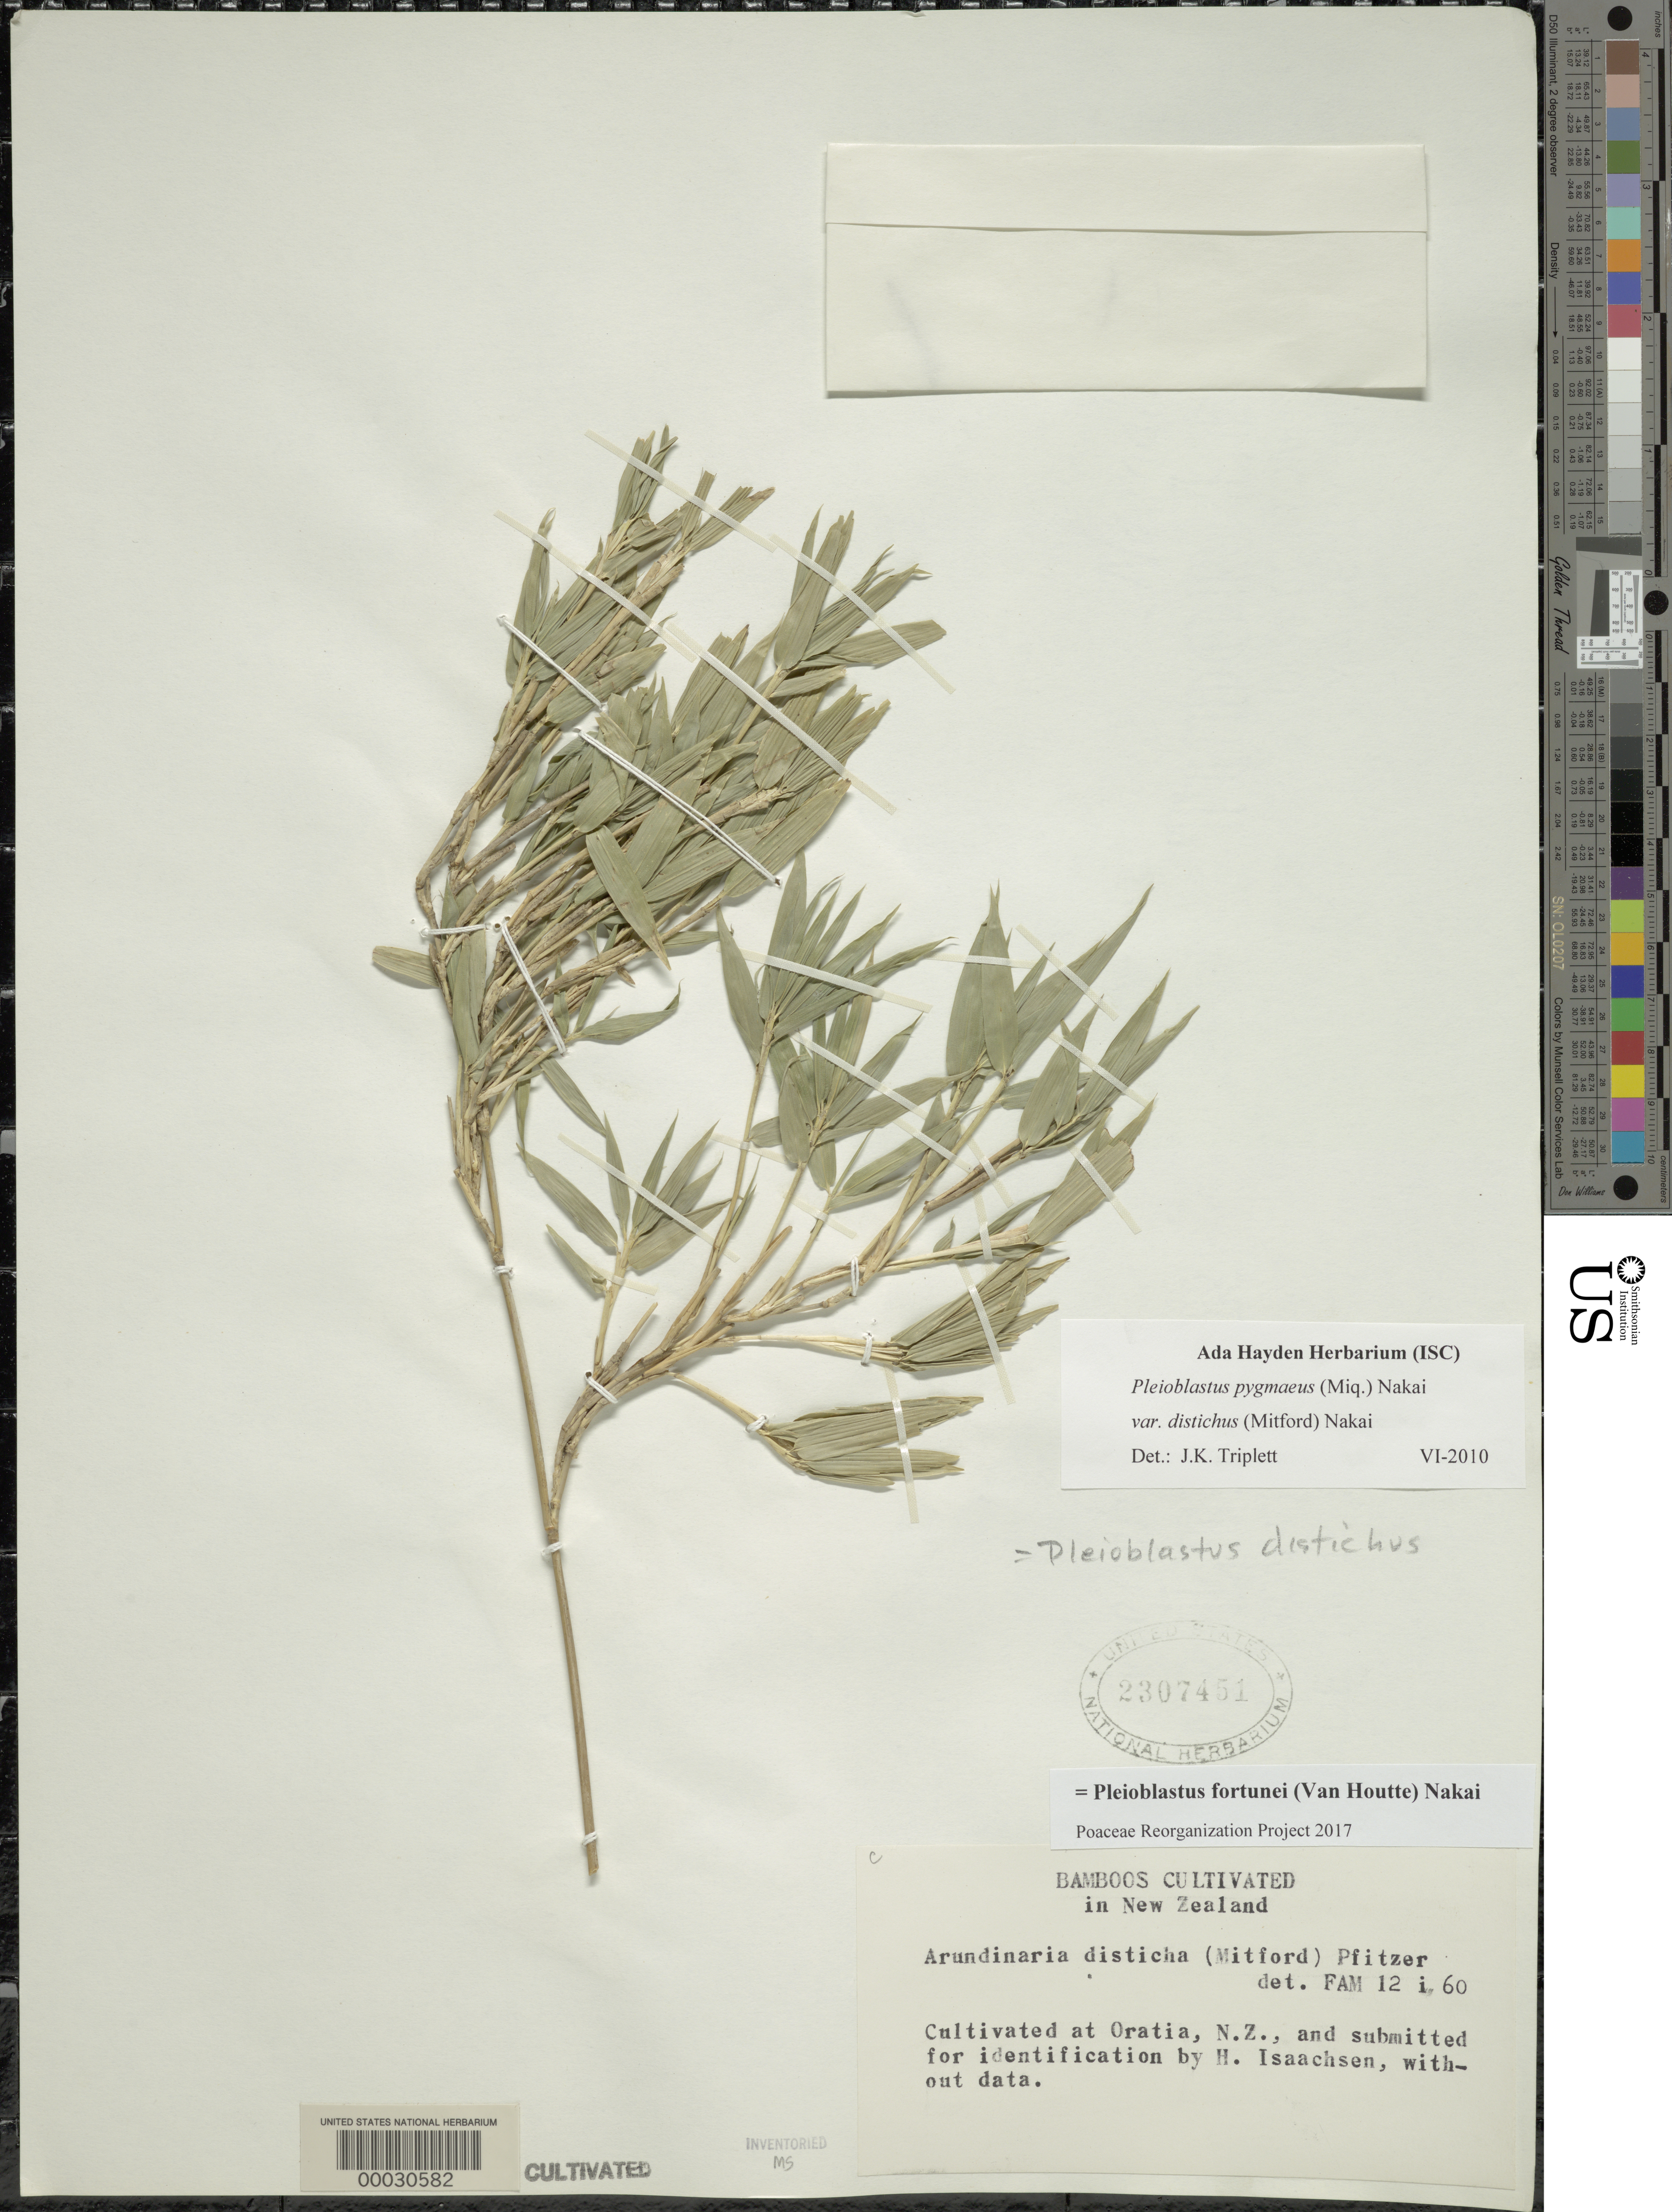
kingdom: Plantae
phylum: Tracheophyta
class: Liliopsida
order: Poales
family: Poaceae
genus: Pleioblastus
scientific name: Pleioblastus fortunei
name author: (Van Houtte) Nakai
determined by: Poaceae Reorganization Project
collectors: H. Isaachsen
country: New Zealand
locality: Oratia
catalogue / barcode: US 2307451